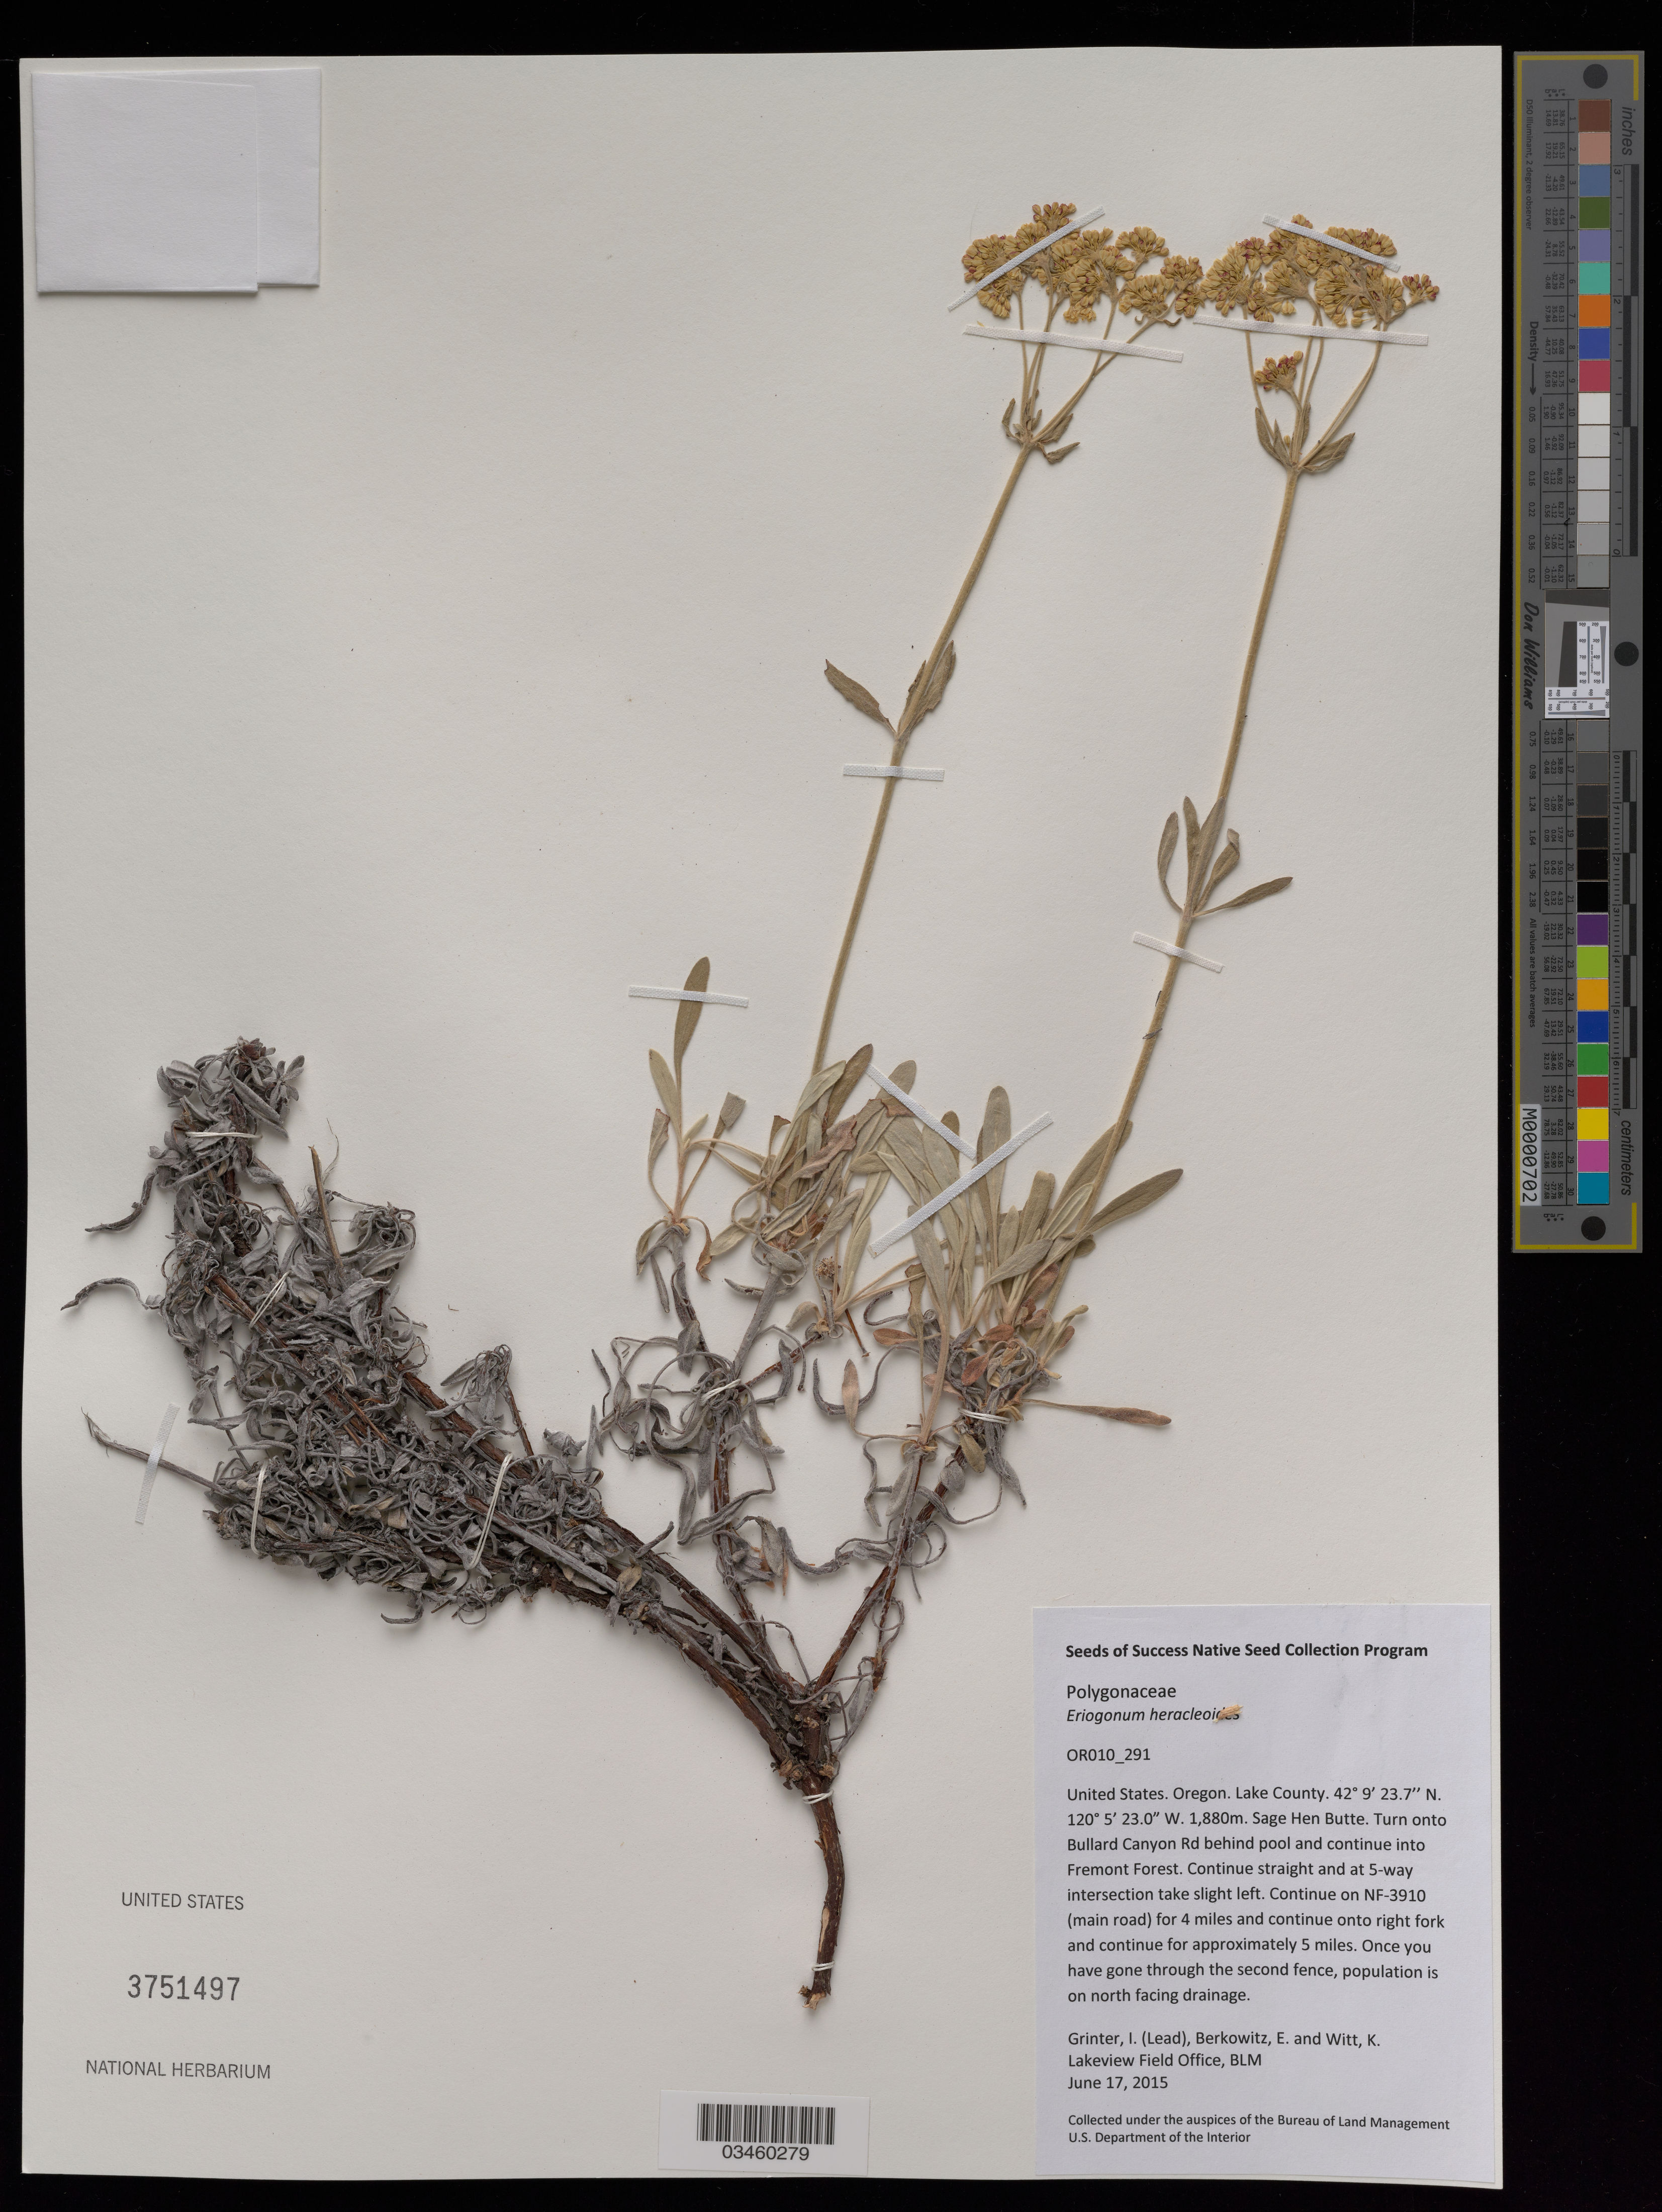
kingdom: Plantae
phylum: Tracheophyta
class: Magnoliopsida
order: Caryophyllales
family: Polygonaceae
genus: Eriogonum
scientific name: Eriogonum heracleoides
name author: Nutt.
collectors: I. Grinter, E. Berkowitz & K. Witt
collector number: OR010-291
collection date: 2015-06-17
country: United States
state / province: Oregon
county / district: Lake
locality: Lakeview Resource Area, Sage Hen Butte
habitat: Mountain big sage, sandy slope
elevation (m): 1880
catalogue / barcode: US 3751497